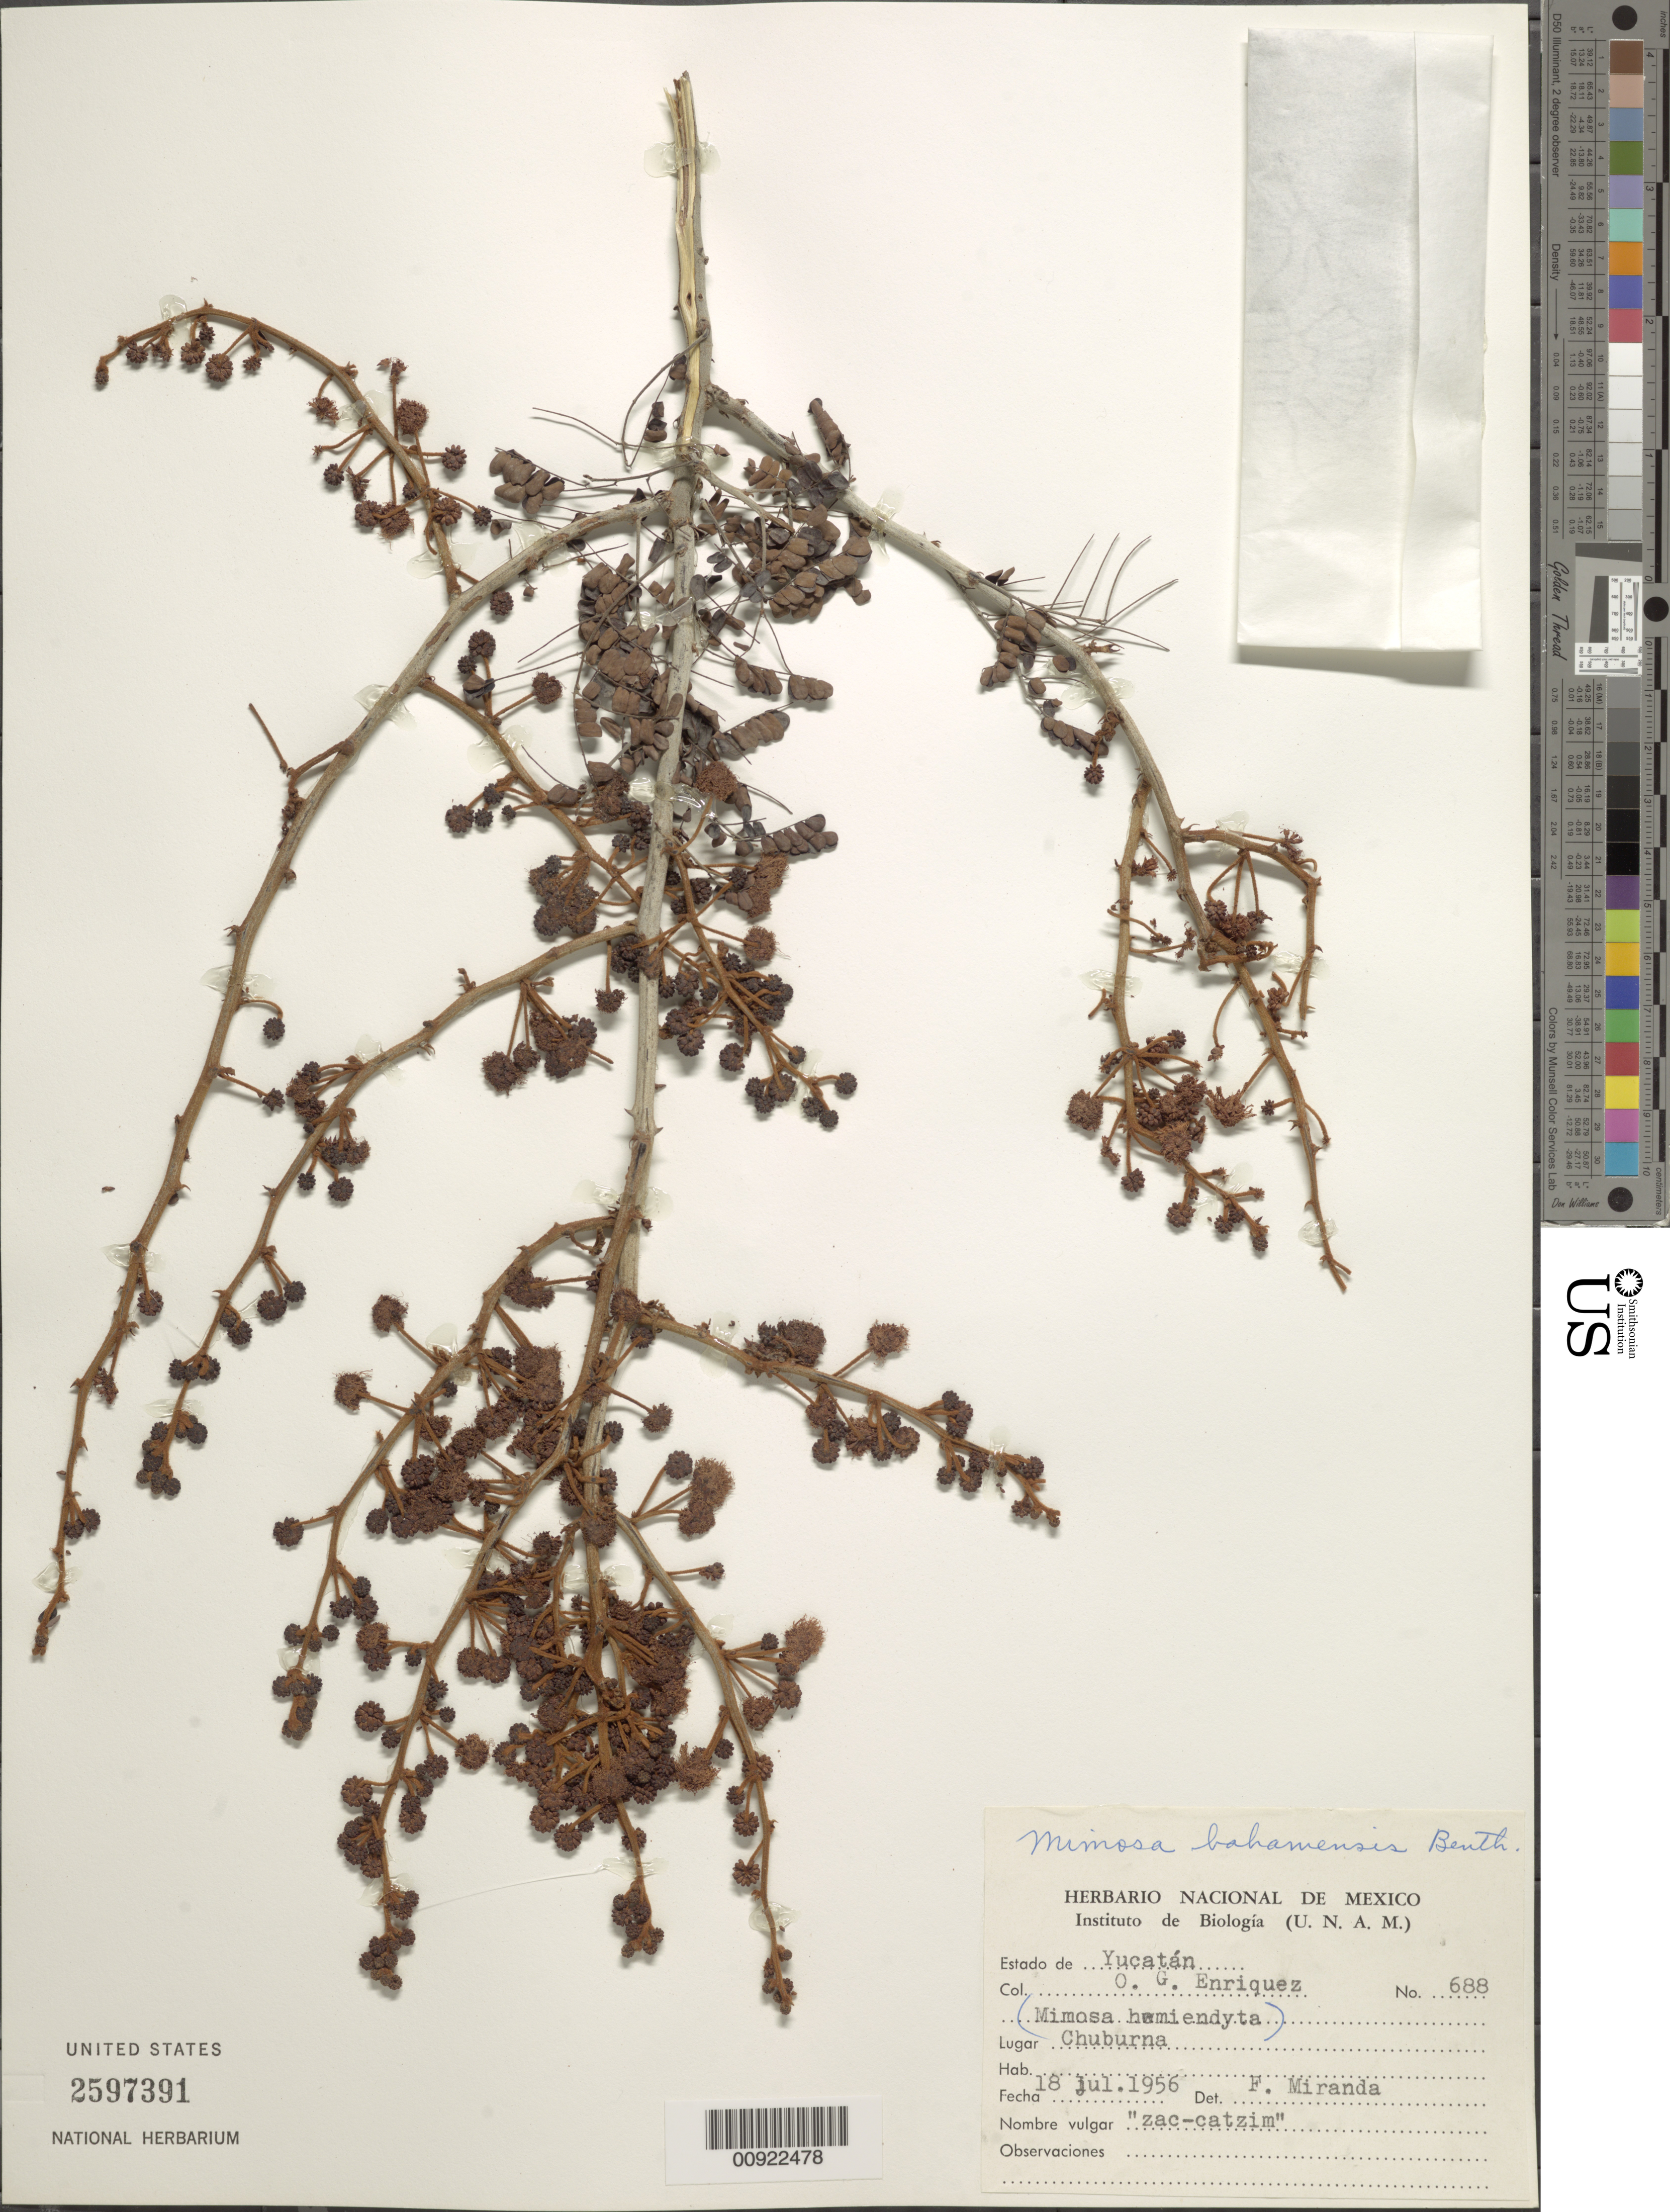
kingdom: Plantae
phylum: Tracheophyta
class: Magnoliopsida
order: Fabales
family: Fabaceae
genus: Mimosa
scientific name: Mimosa bahamensis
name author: Benth.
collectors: O. Enriquez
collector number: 688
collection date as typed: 18 Jul 1956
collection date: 1956-07-18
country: Mexico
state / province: Yucatán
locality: Chuburna, Yucatán.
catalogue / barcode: US 2597391